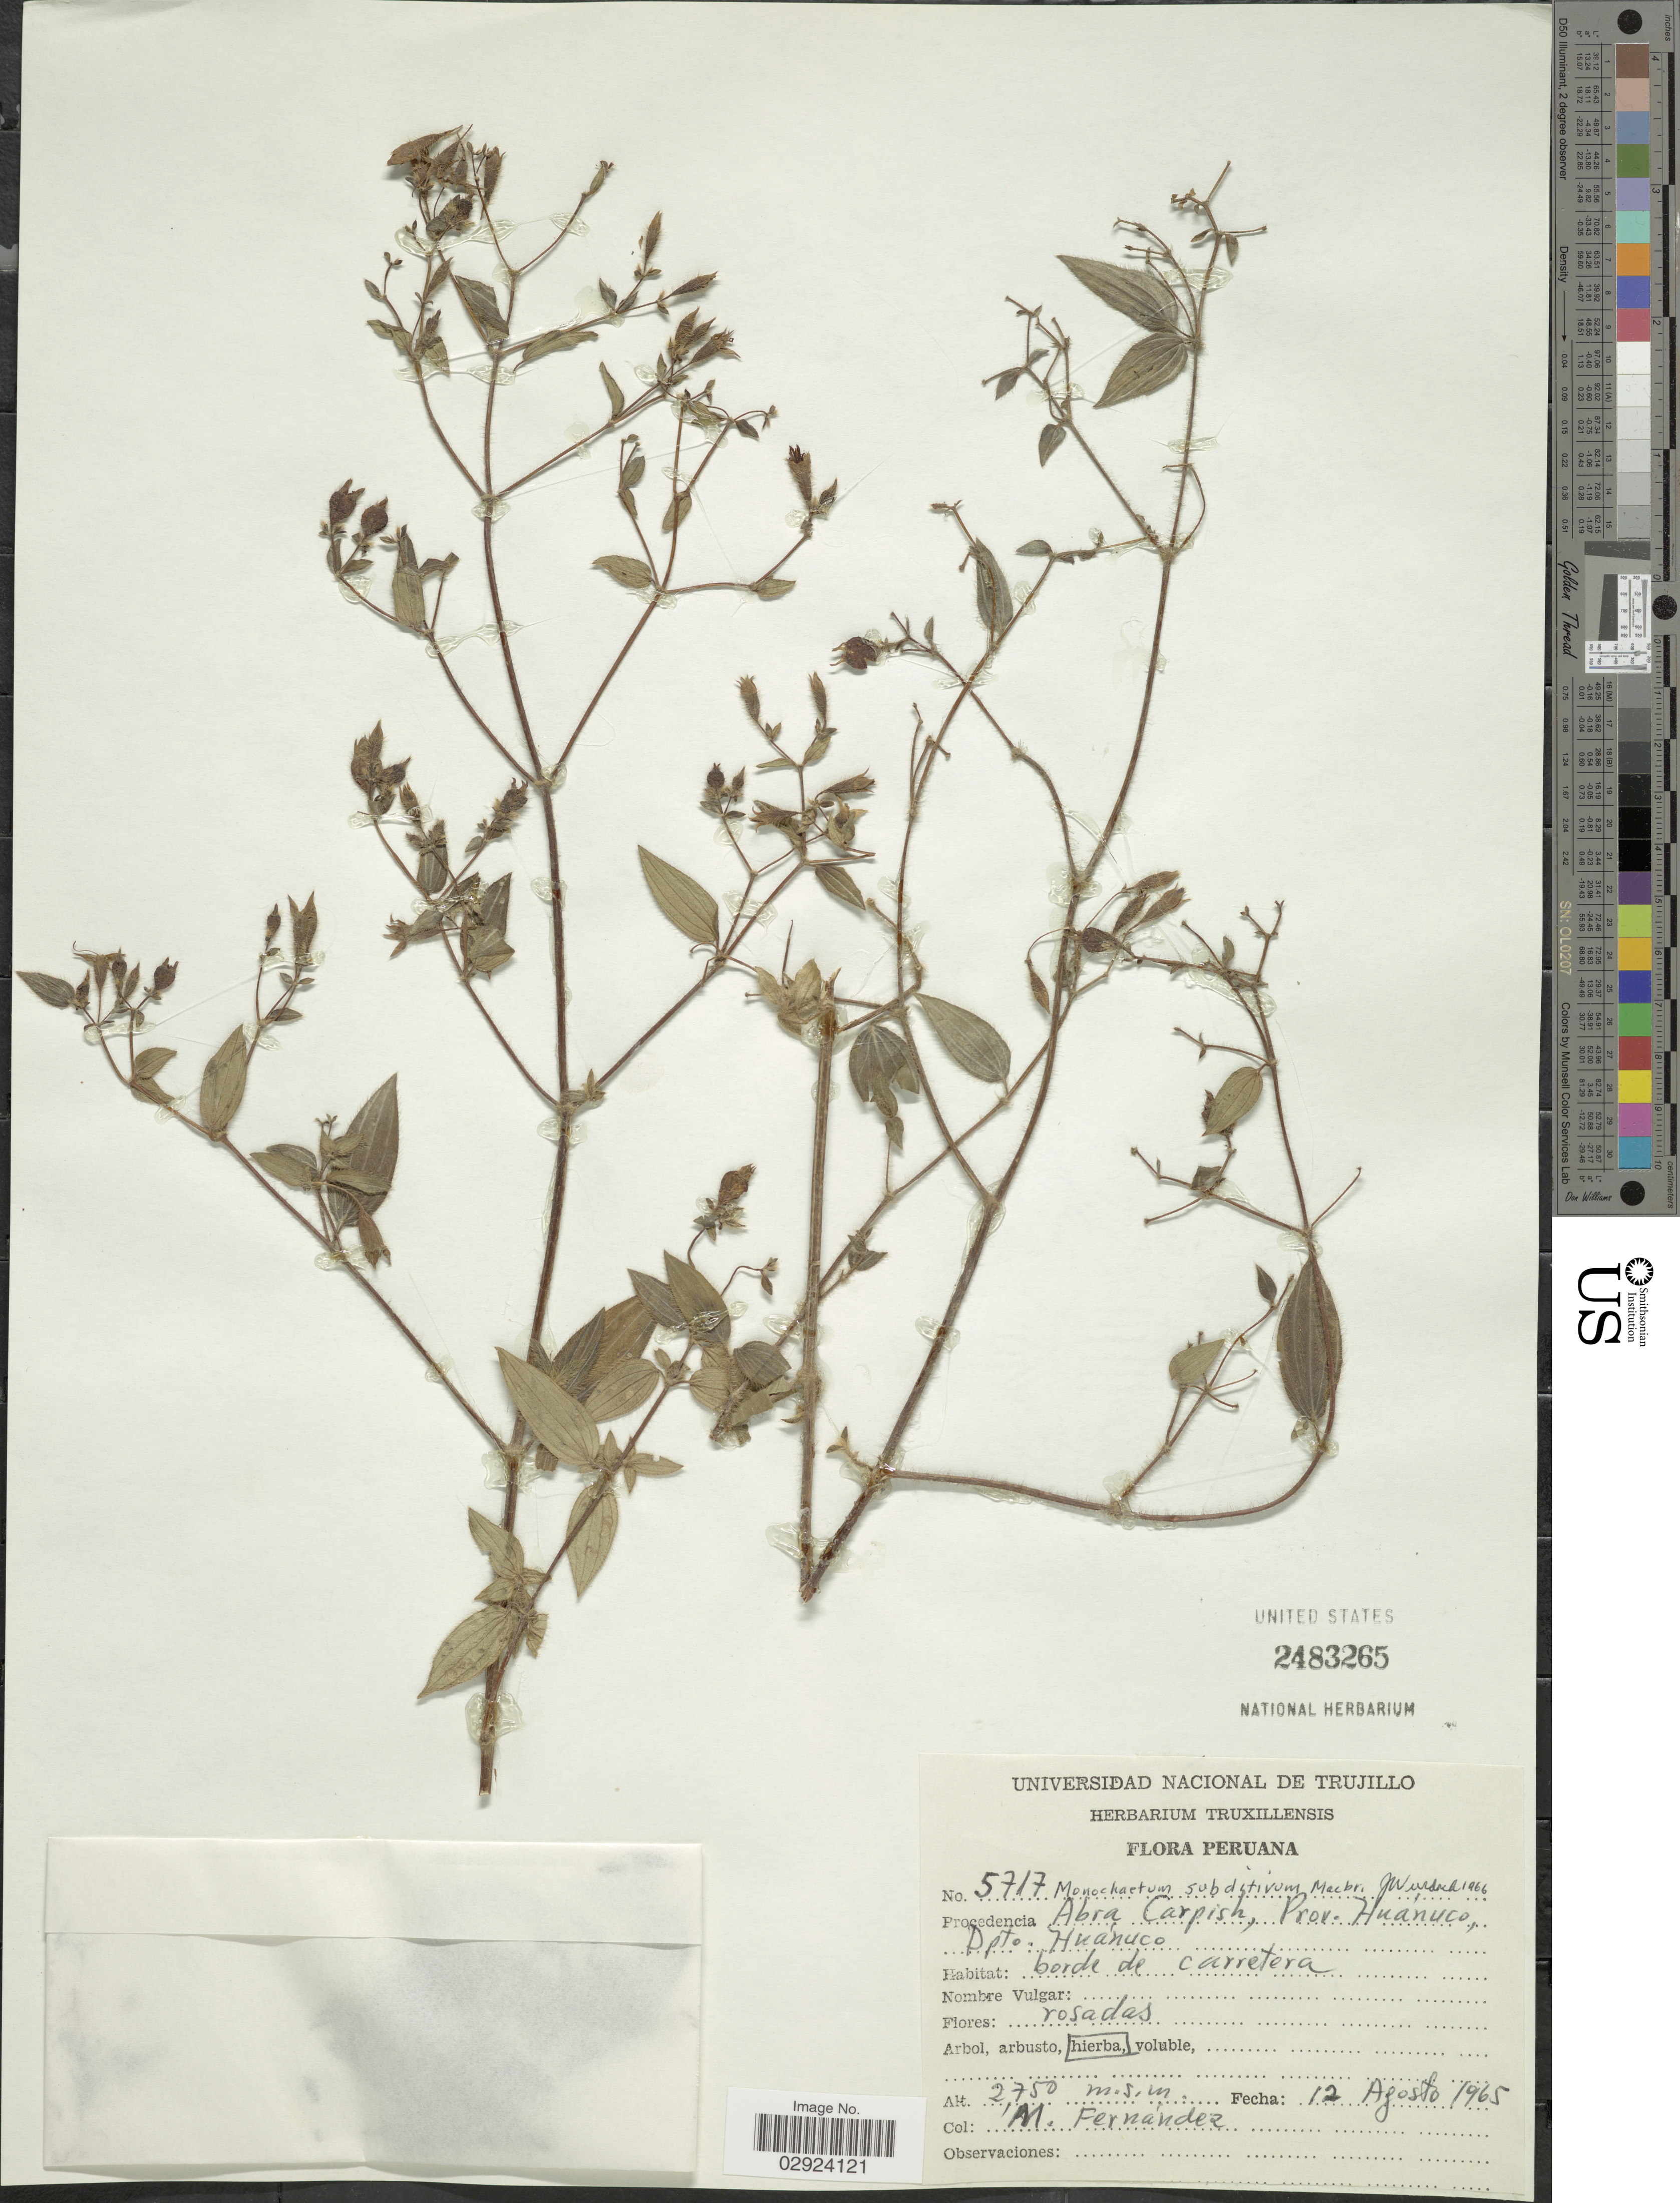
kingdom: Plantae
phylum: Tracheophyta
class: Magnoliopsida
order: Myrtales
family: Melastomataceae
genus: Monochaetum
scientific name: Monochaetum subditivum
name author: J.F. Macbr.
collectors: M. Fernández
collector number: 5717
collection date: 1965-08-12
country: Peru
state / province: Huánuco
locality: Procedencia Abra Carpish, Prov. Huánuco, Dpto. Huanuco.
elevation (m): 2750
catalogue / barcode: US 2483265